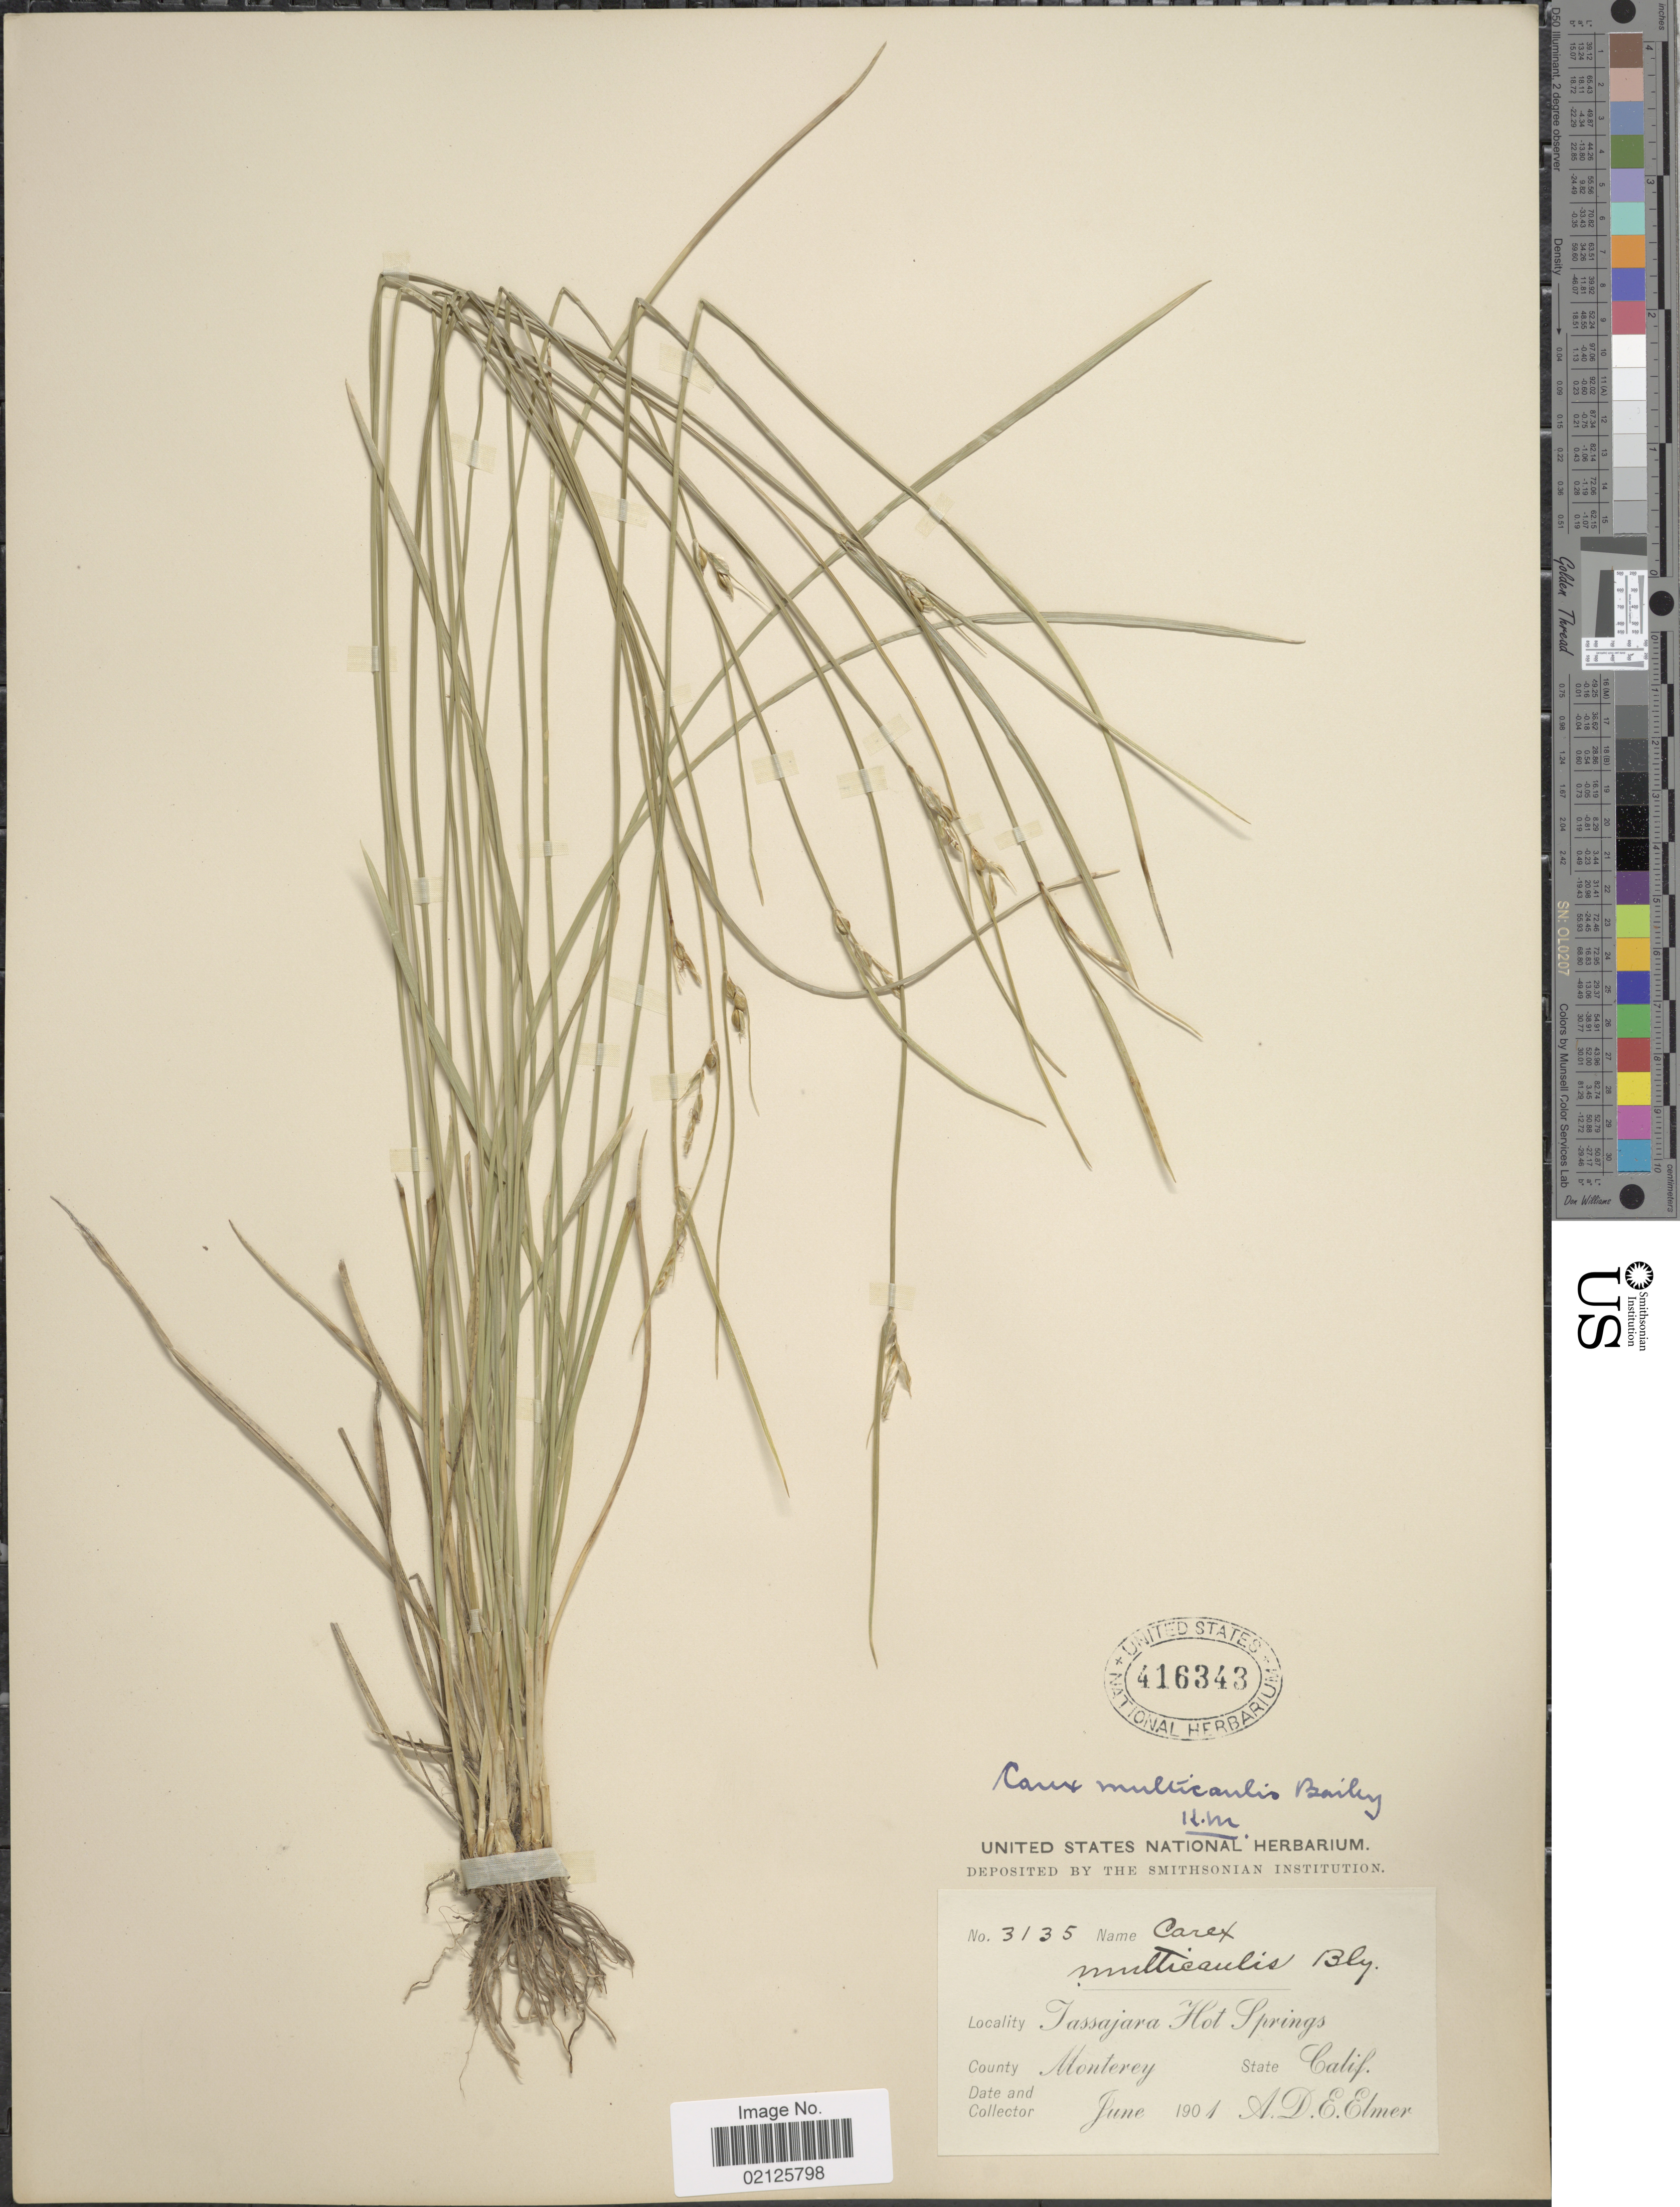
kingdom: Plantae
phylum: Tracheophyta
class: Liliopsida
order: Poales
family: Cyperaceae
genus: Carex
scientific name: Carex multicaulis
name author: L.H. Bailey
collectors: A. D. E. Elmer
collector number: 3135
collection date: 1901-06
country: United States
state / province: California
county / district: Monterey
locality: Tassajara Hot Springs, County Monterey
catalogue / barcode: US 416343